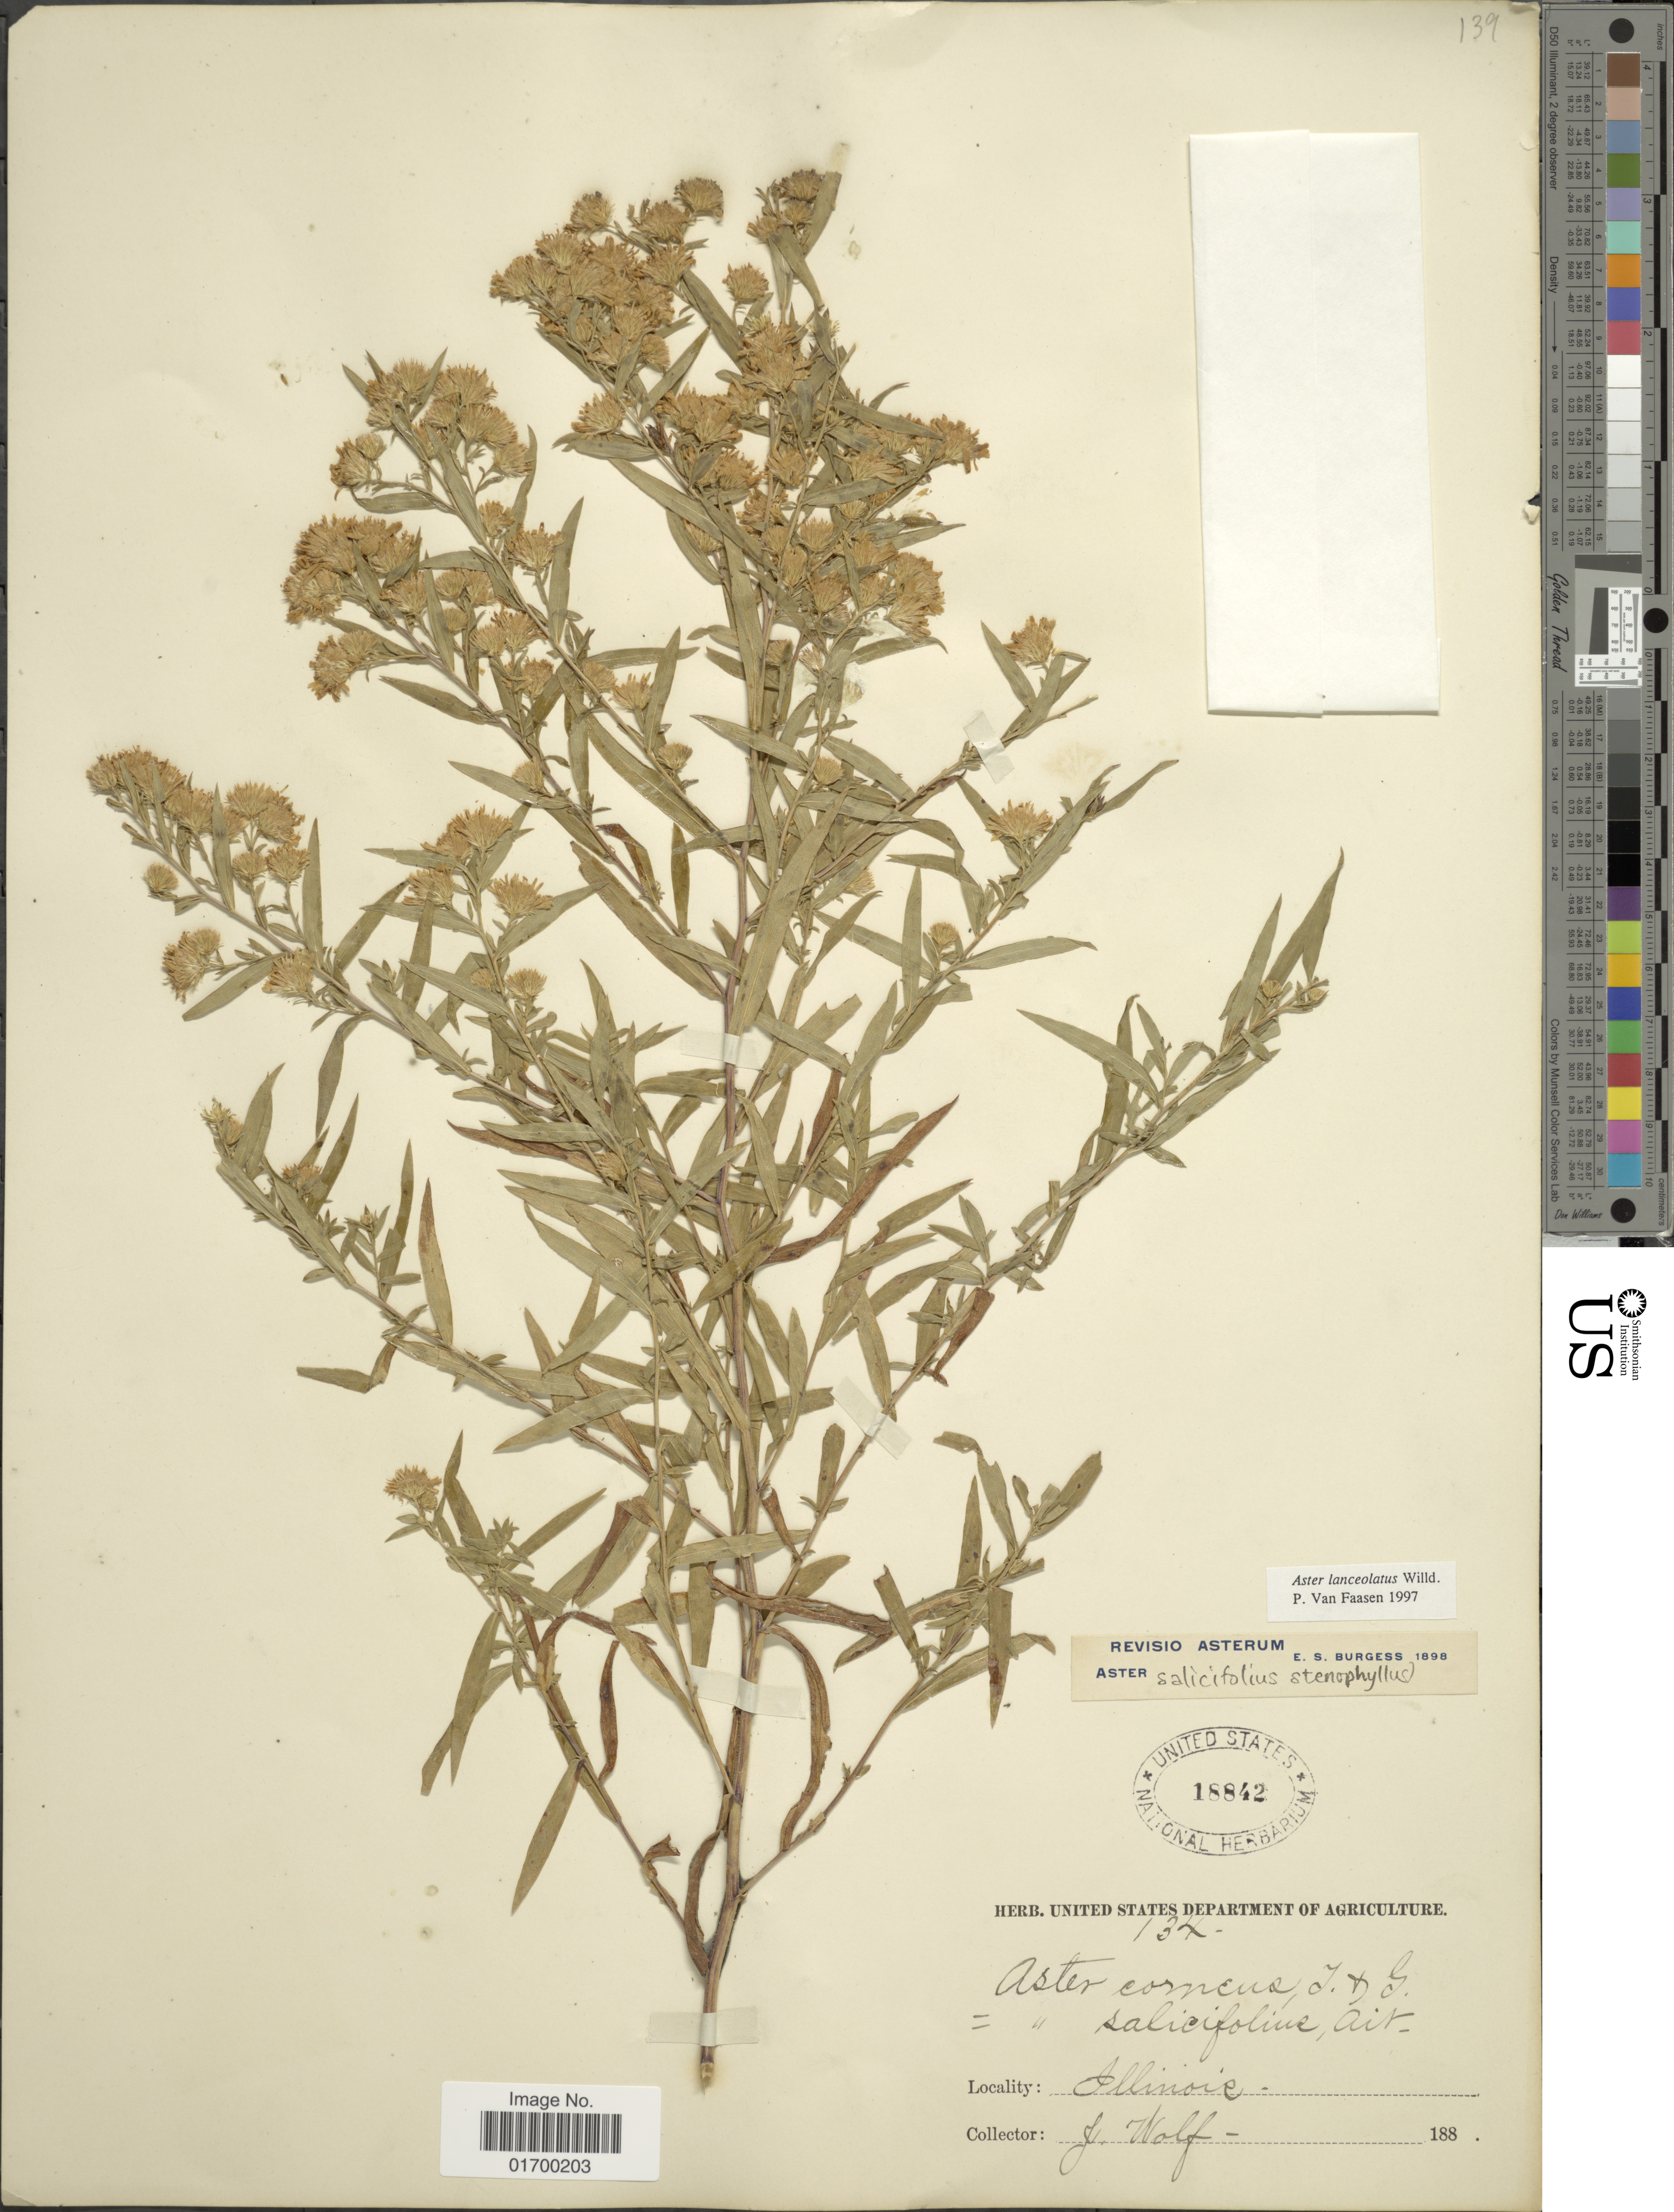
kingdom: Plantae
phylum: Tracheophyta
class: Magnoliopsida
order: Asterales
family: Asteraceae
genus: Symphyotrichum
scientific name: Symphyotrichum lanceolatum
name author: (Willd.) G.L. Nesom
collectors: J. Wolf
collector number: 134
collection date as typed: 188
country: United States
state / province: Illinois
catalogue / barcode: US 18842